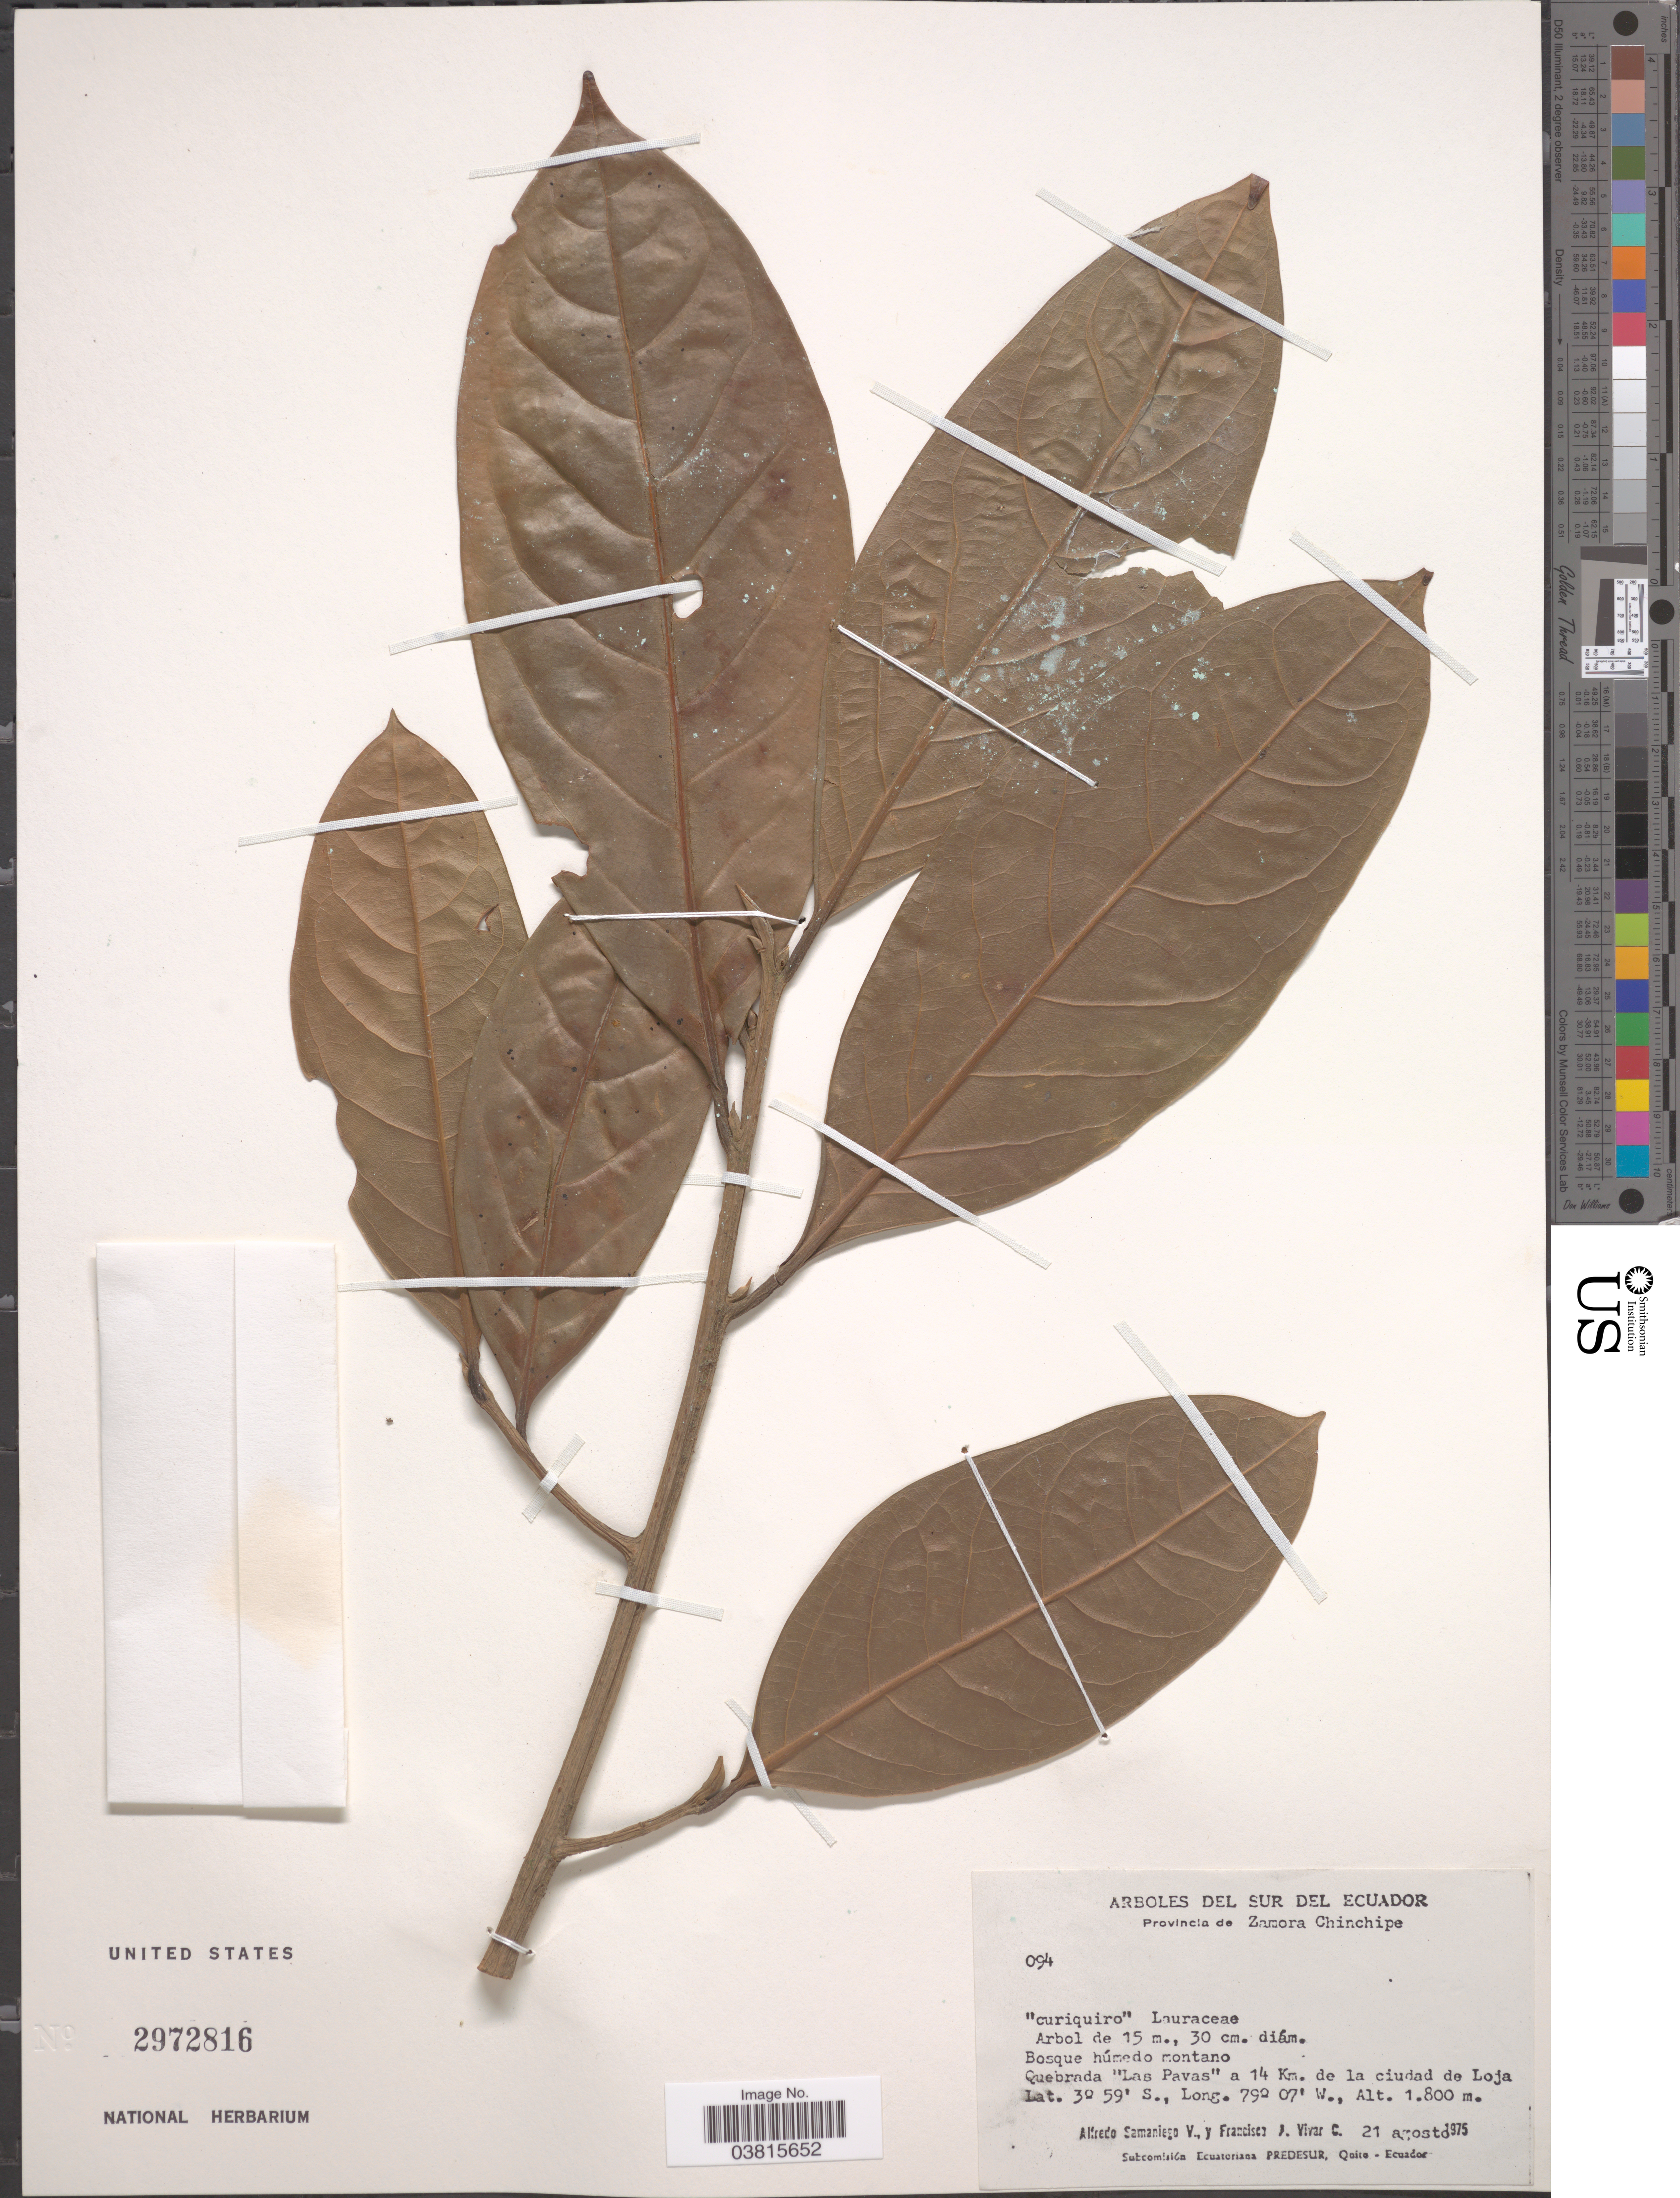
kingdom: Plantae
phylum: Tracheophyta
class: Magnoliopsida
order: Laurales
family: Lauraceae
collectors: A. V. Samaniego & F. A. Vivar C.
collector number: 094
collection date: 1975-08-21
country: Ecuador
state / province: Zamora-Chinchipe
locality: Sur del Ecuador. Bosque húmedo montano. Quebrada "Las Pavas" a 14 Km. de la ciudad de Loja.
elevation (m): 1800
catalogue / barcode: US 2972816